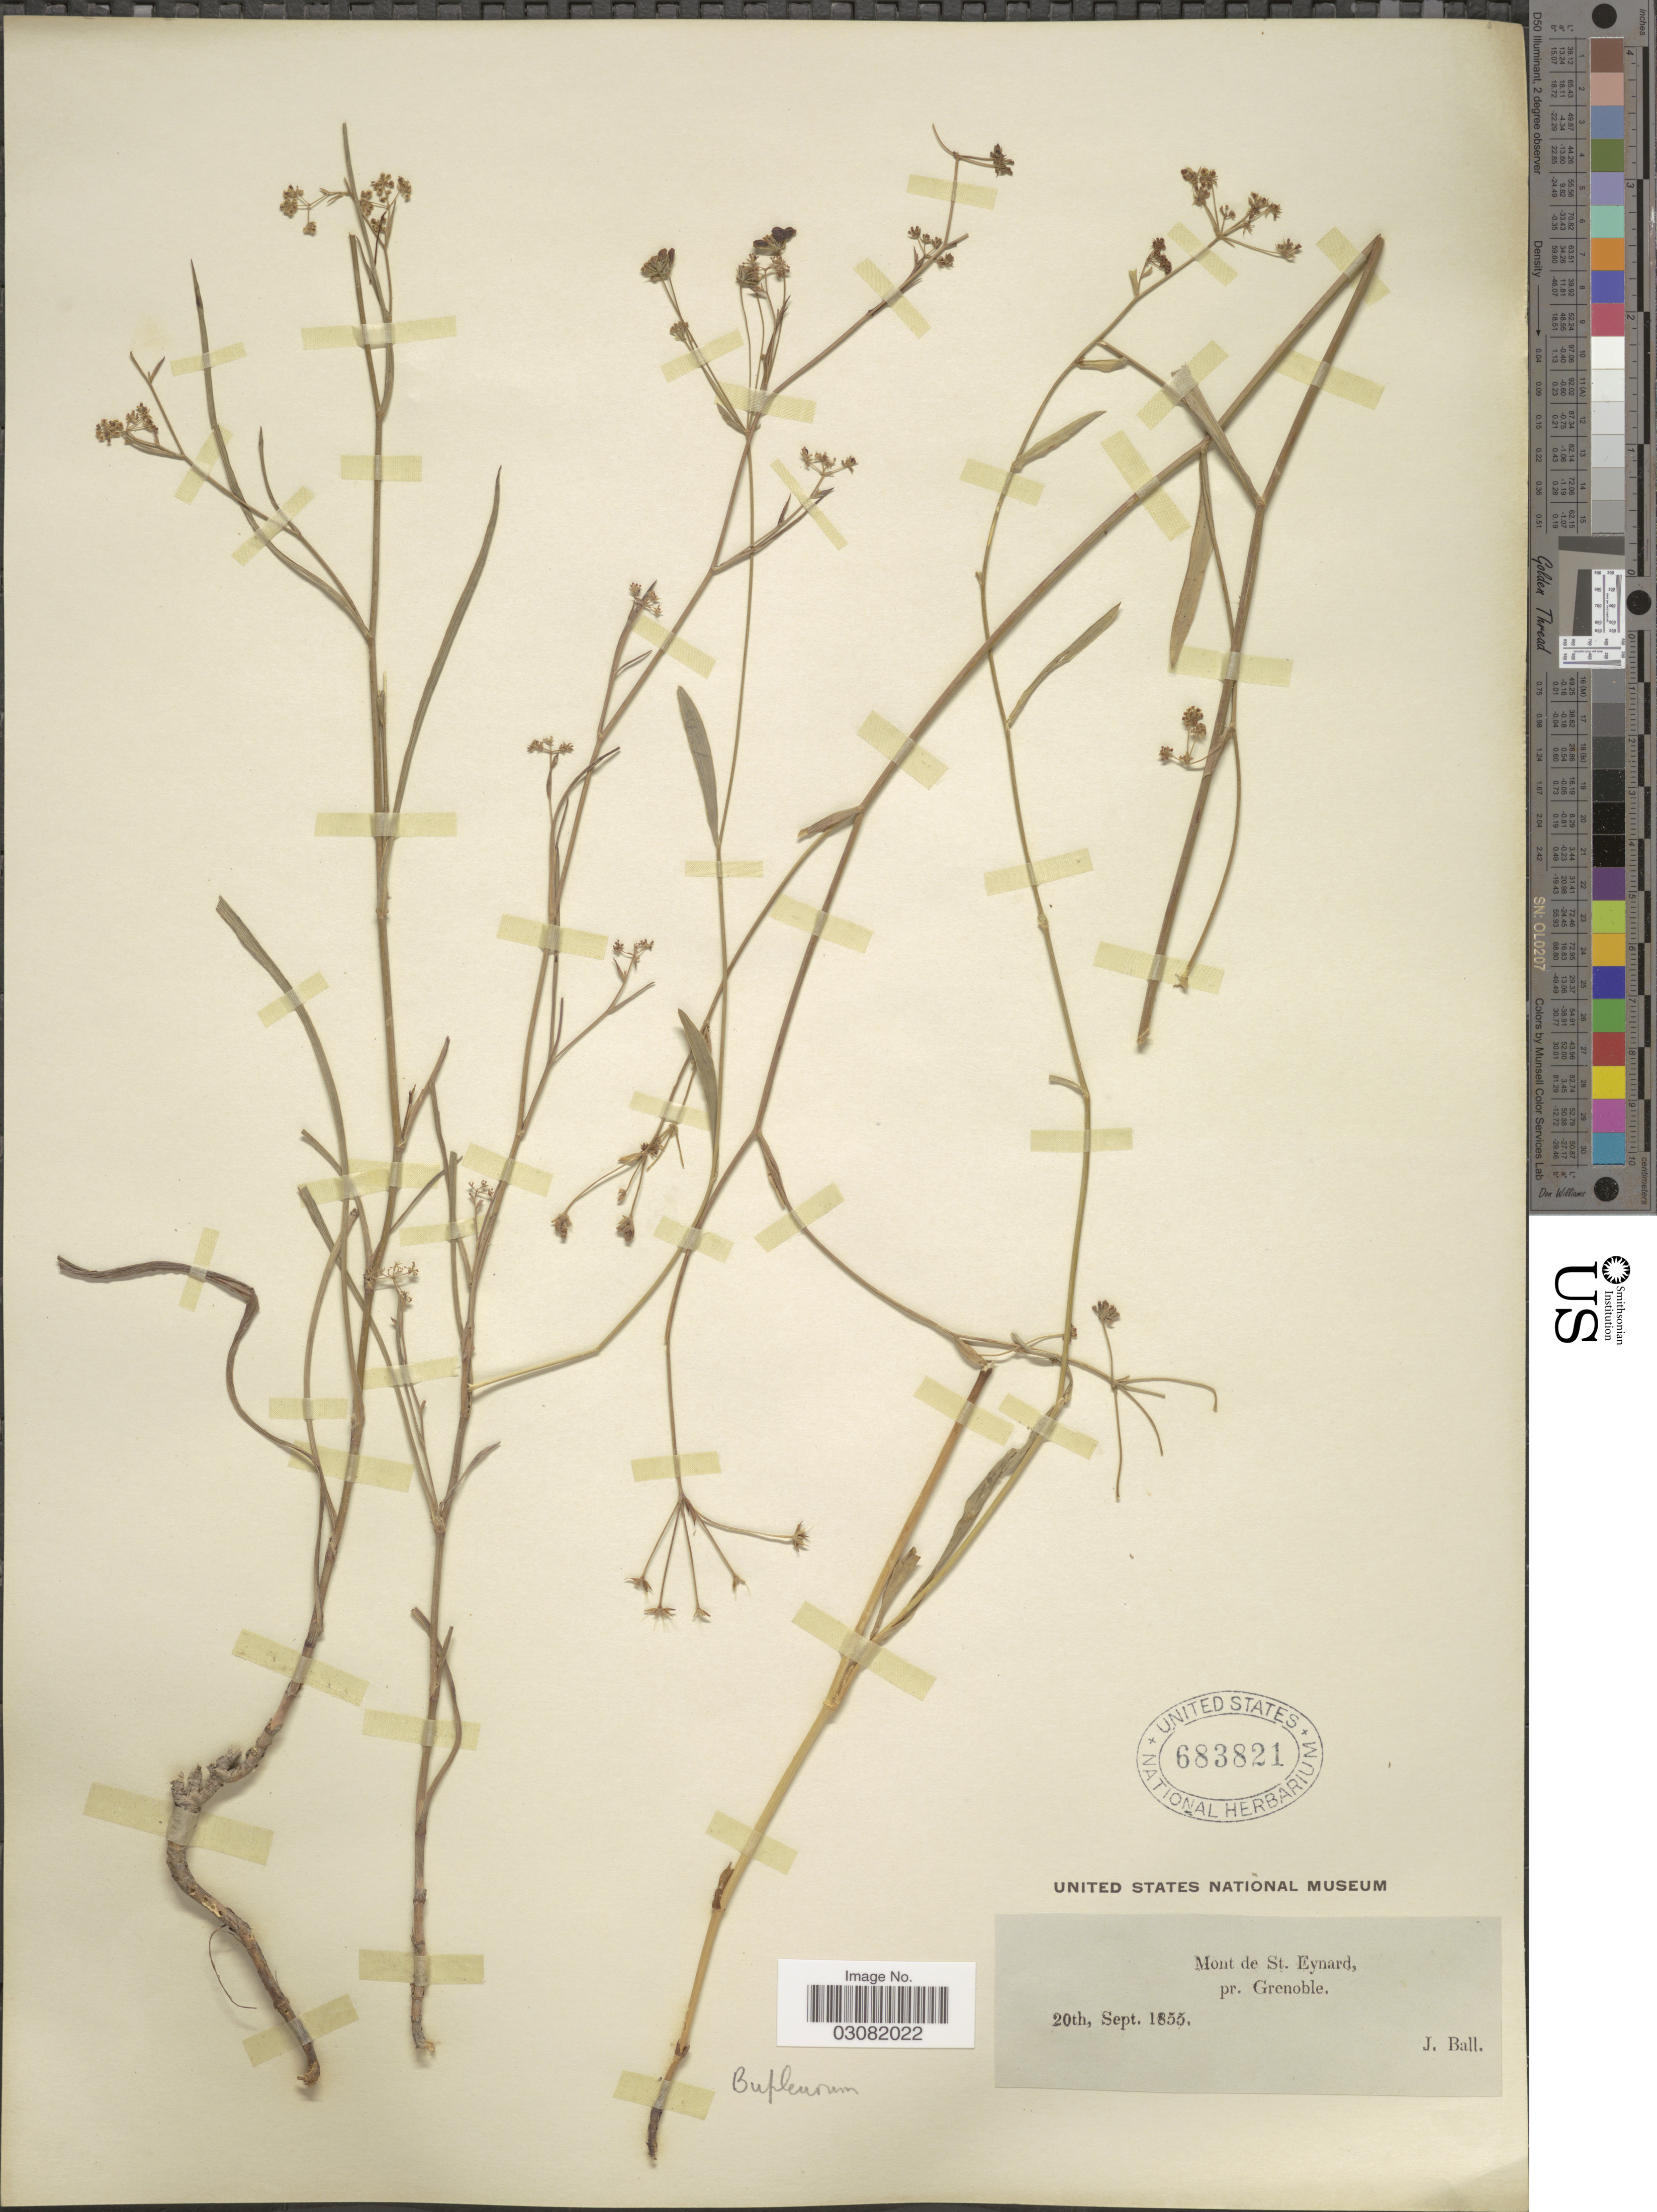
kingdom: Plantae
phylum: Tracheophyta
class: Magnoliopsida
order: Apiales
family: Apiaceae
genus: Bupleurum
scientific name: Bupleurum sp.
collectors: J. Ball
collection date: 1855-09-20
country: France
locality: Mont de St. Eynard, pr. Grenoble.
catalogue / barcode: US 683821